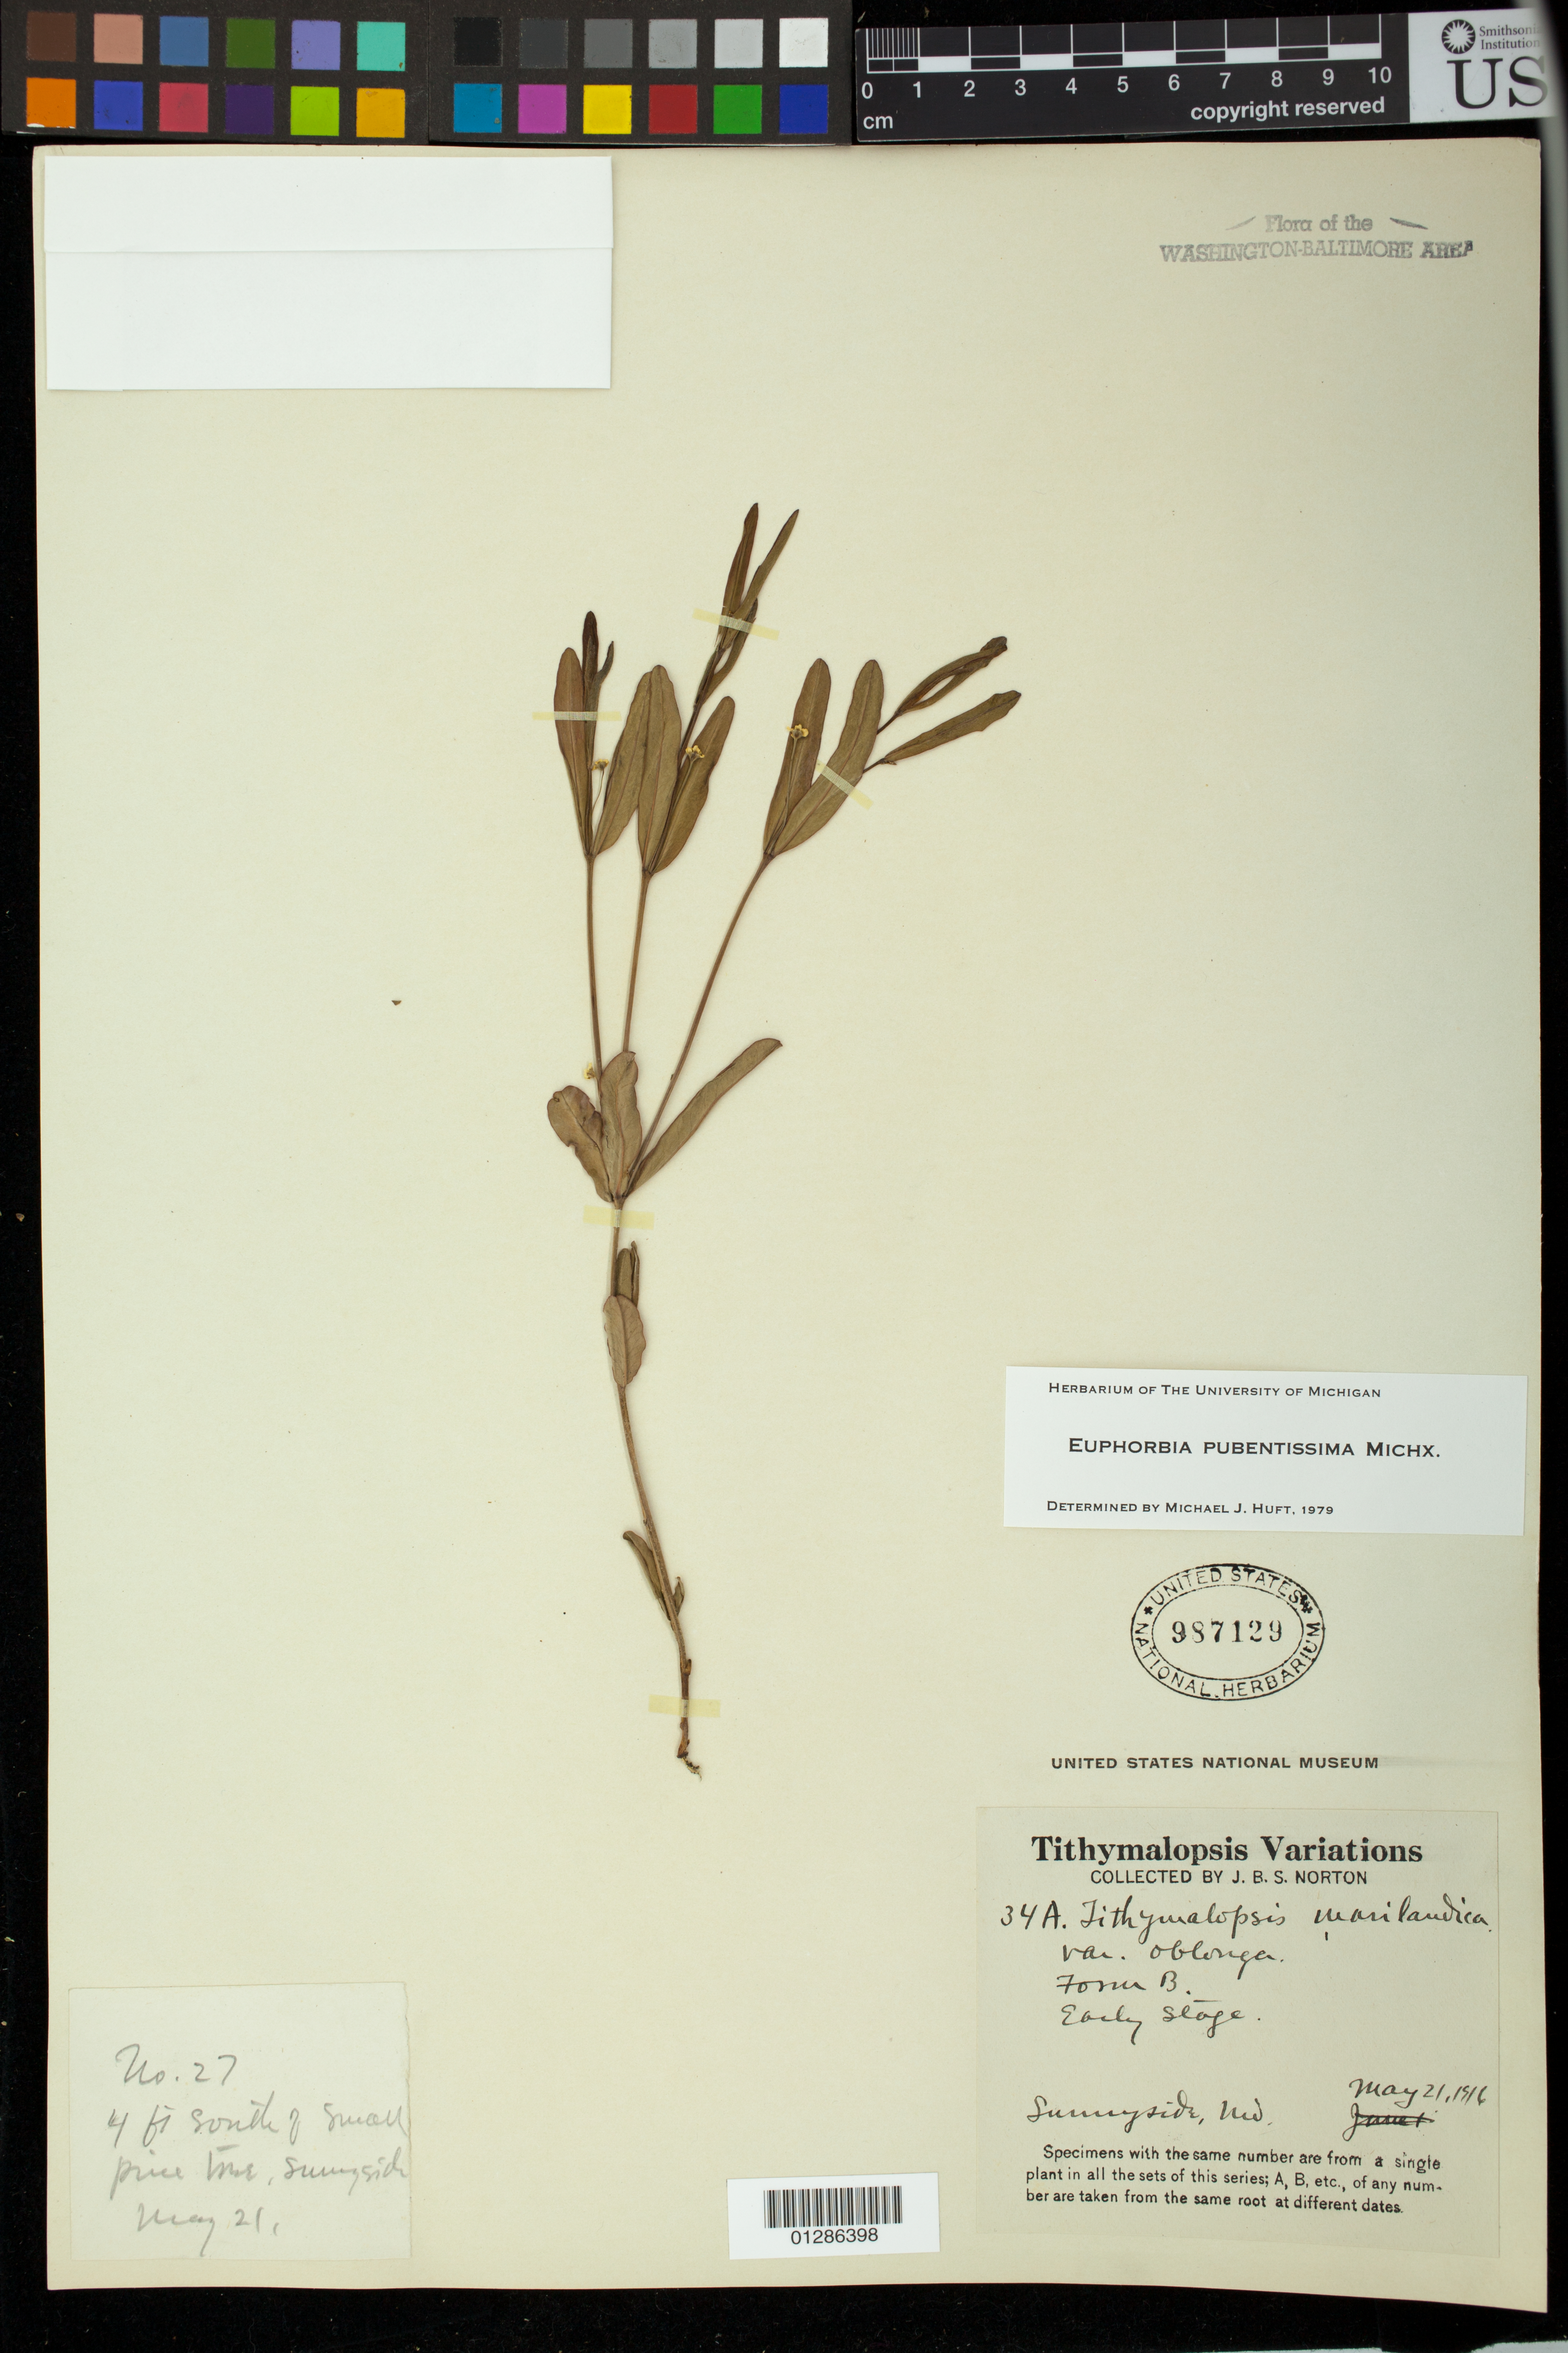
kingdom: Plantae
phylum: Tracheophyta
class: Magnoliopsida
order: Malpighiales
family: Euphorbiaceae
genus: Euphorbia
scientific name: Euphorbia pubentissima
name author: Michx.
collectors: J. B. S. Norton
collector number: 34A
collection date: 1916-05-21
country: United States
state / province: Wisconsin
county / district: Douglas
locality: Sunnyside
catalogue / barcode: US 987129